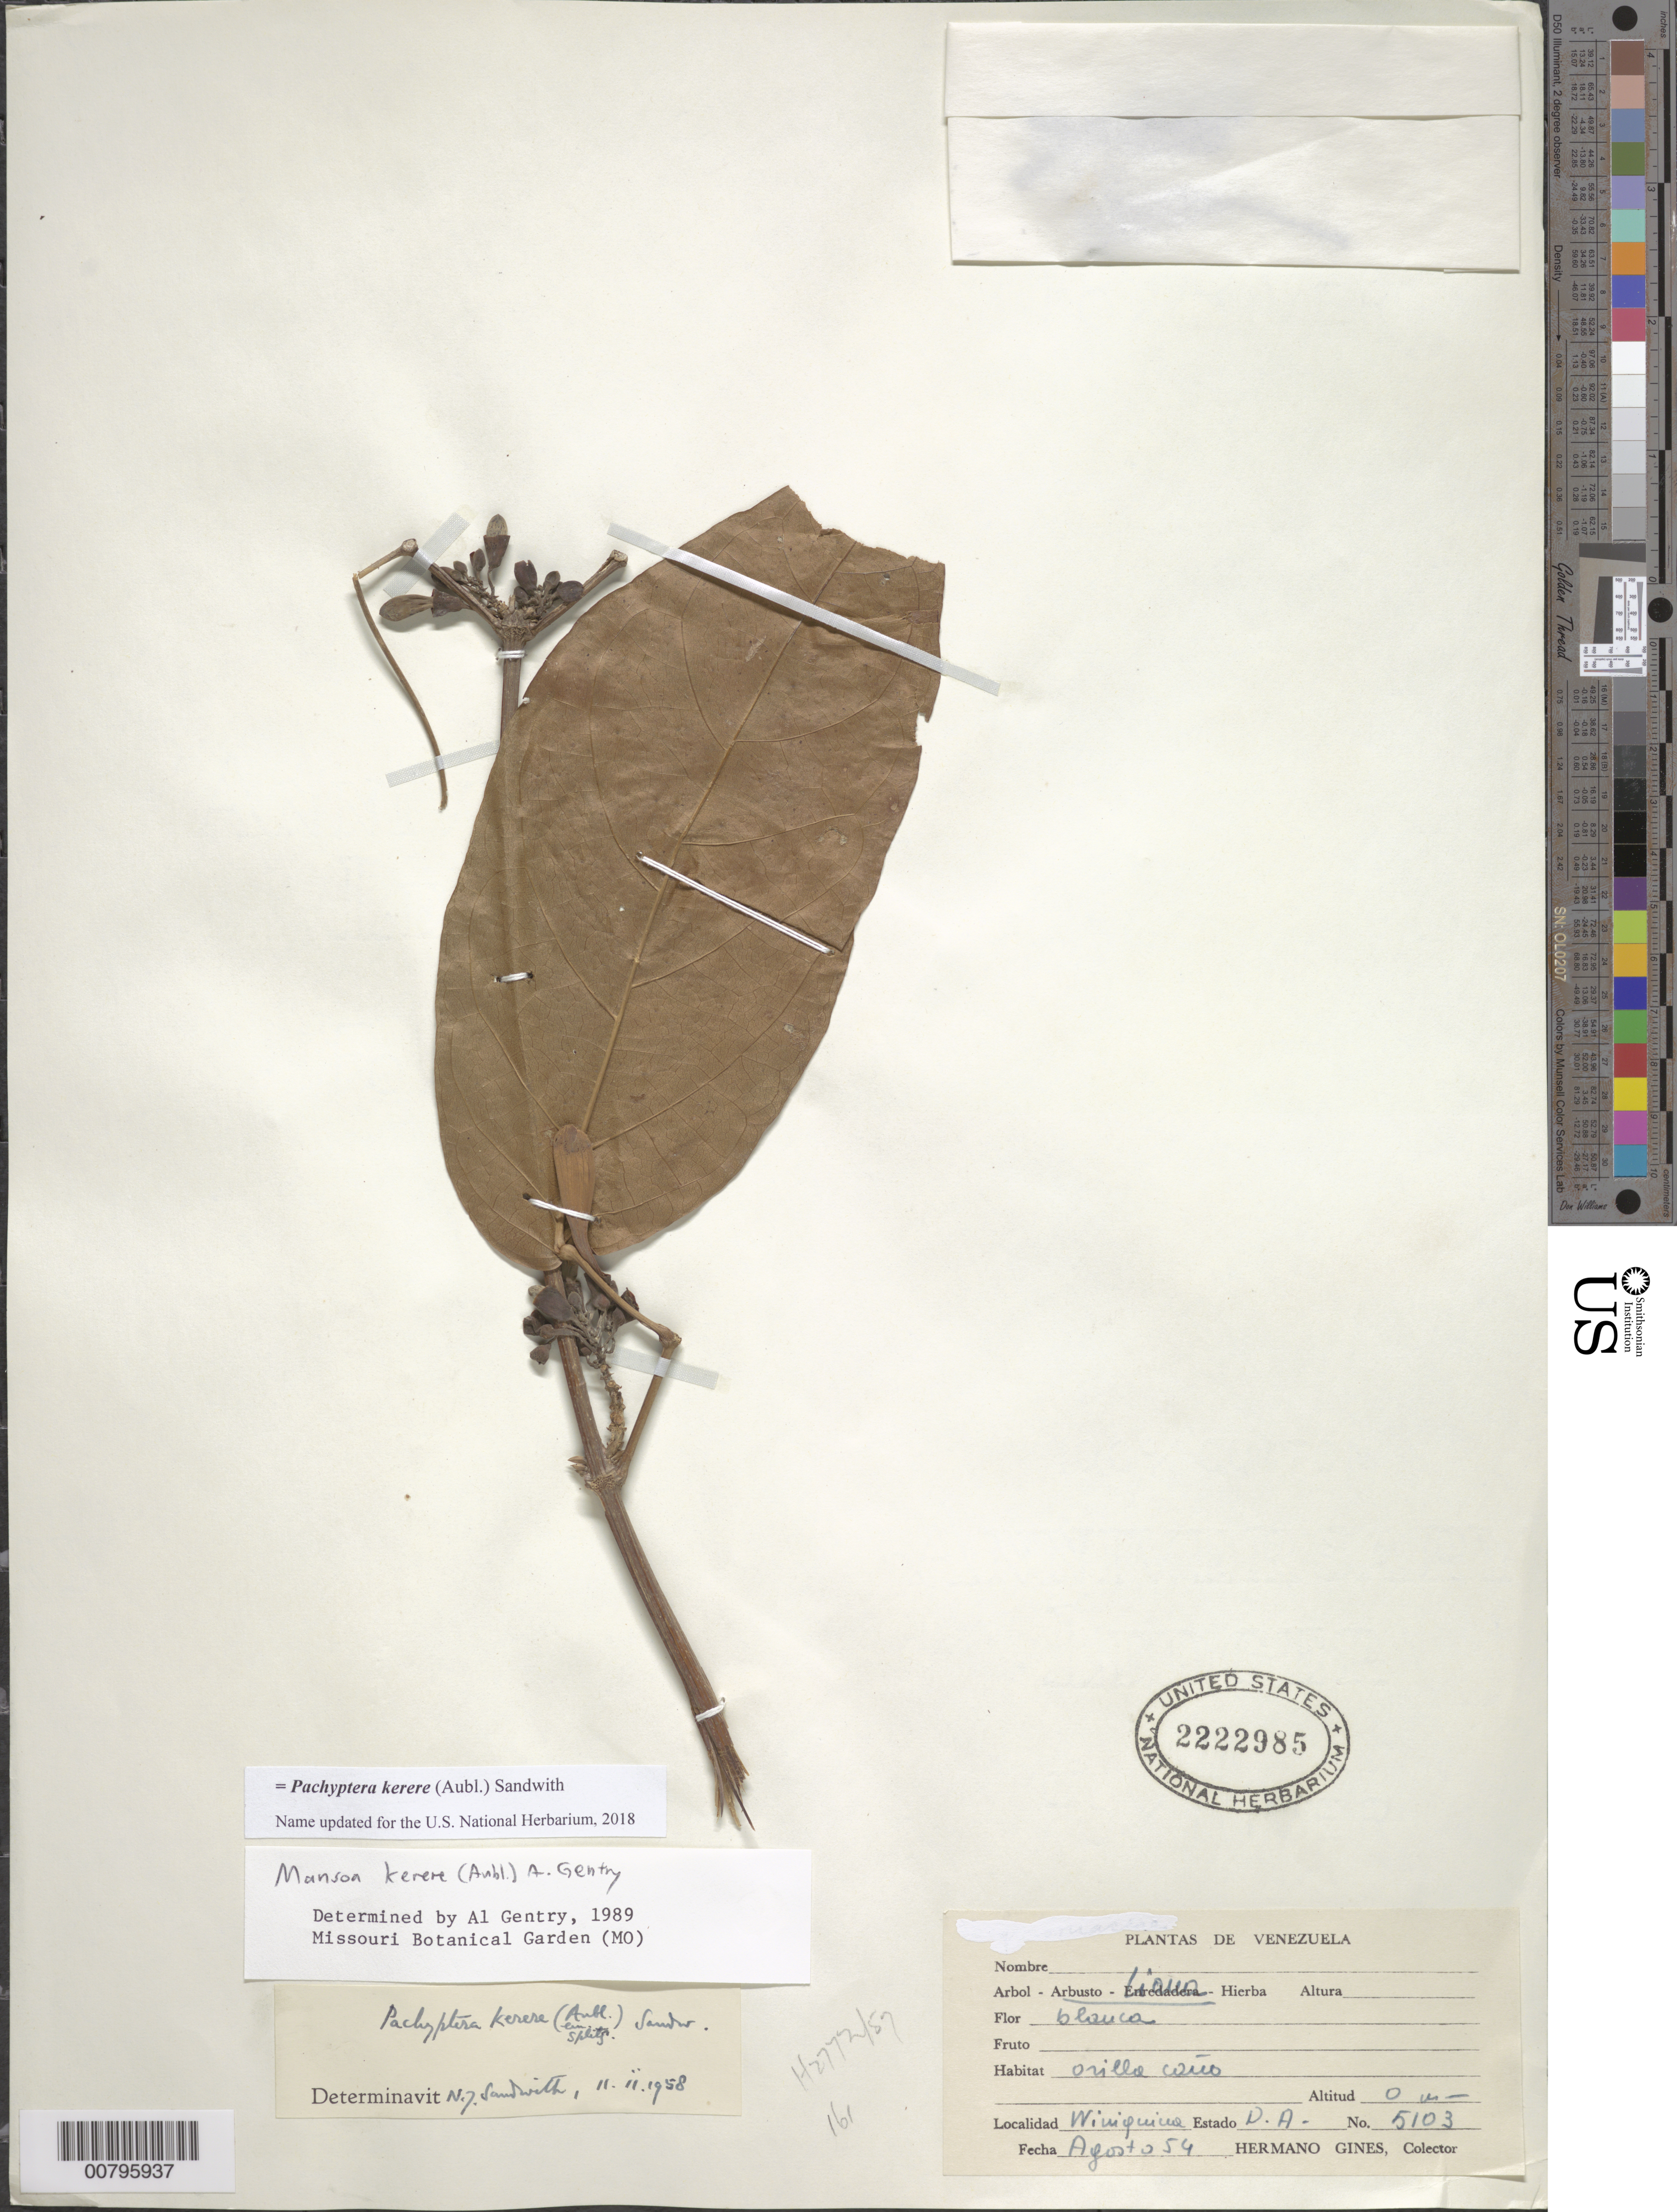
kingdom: Plantae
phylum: Tracheophyta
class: Magnoliopsida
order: Lamiales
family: Bignoniaceae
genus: Pachyptera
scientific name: Pachyptera kerere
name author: (Aubl.) Sandwith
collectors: H. Gines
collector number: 5103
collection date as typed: Aug-54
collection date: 1954-08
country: Venezuela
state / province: Delta Amacuro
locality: C. Wiuiquina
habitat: Orilla caño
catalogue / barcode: US 2222985